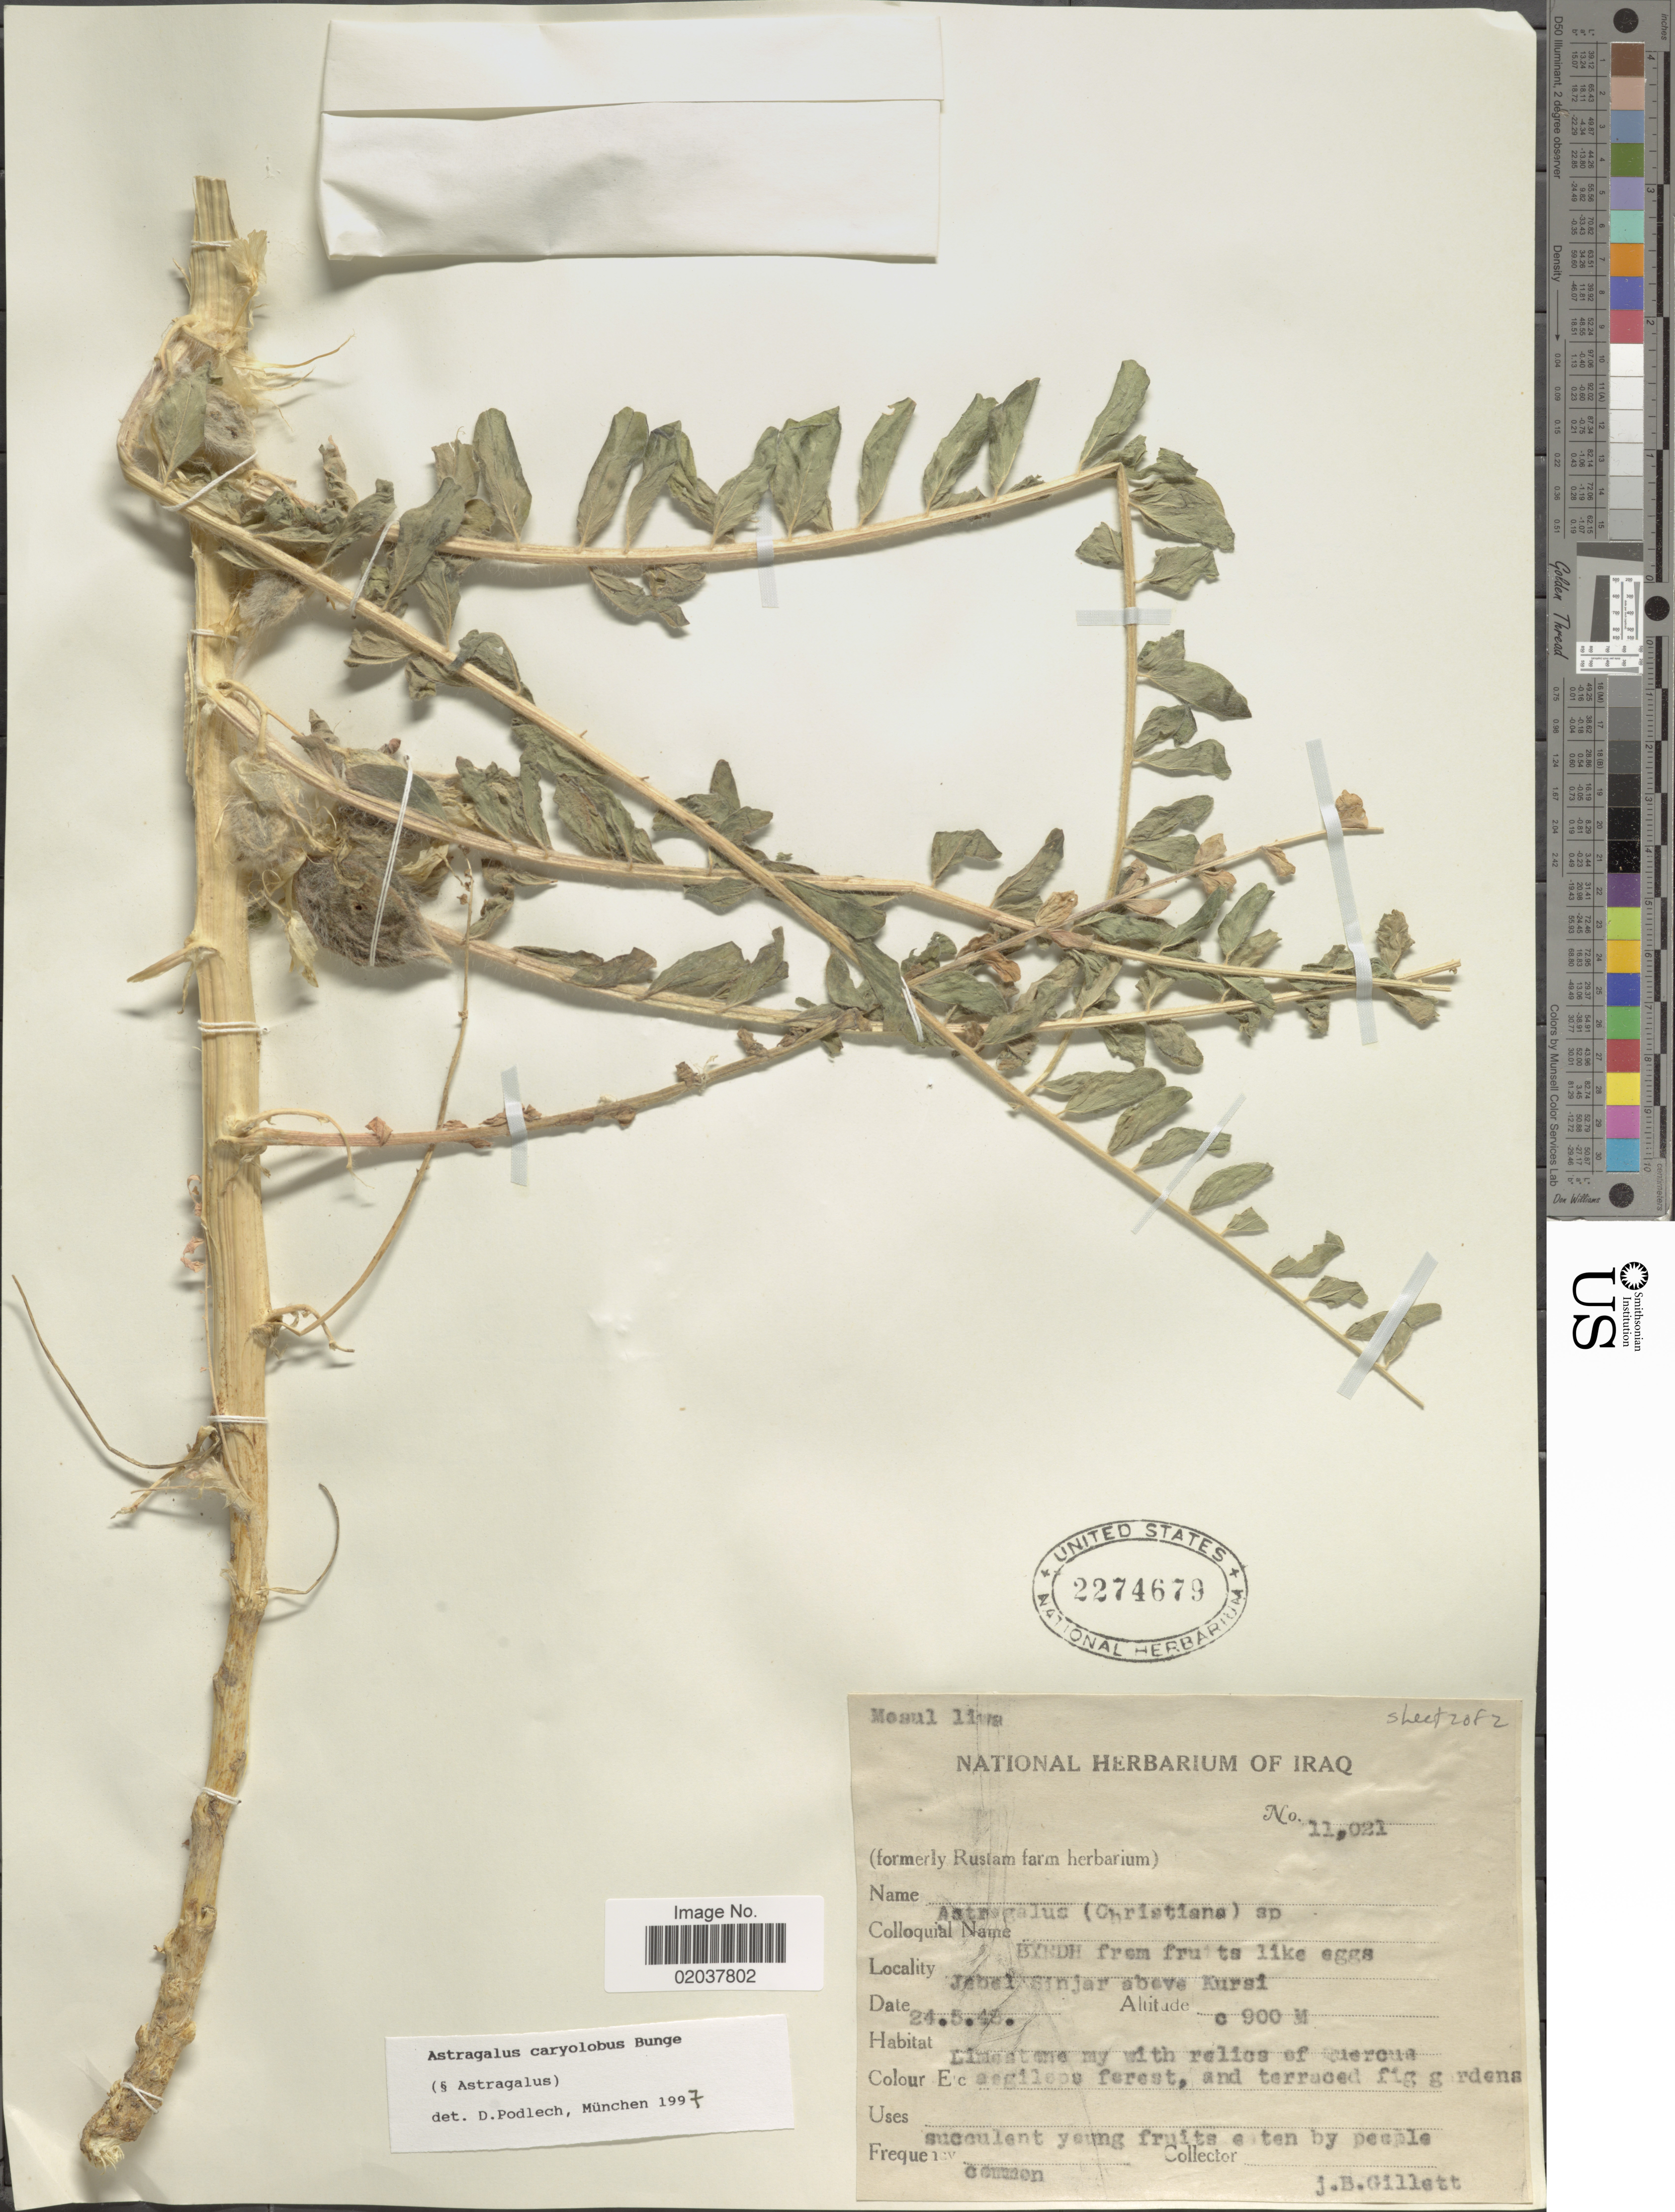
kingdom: Plantae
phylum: Tracheophyta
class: Magnoliopsida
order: Fabales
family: Fabaceae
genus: Astragalus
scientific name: Astragalus caryolobus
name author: Bunge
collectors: J. B. Gillett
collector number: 11021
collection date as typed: Transcribed d/m/y: 24/5/48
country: Iraq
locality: Jebel Sinjar above Kursi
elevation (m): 900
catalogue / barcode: US 2274679